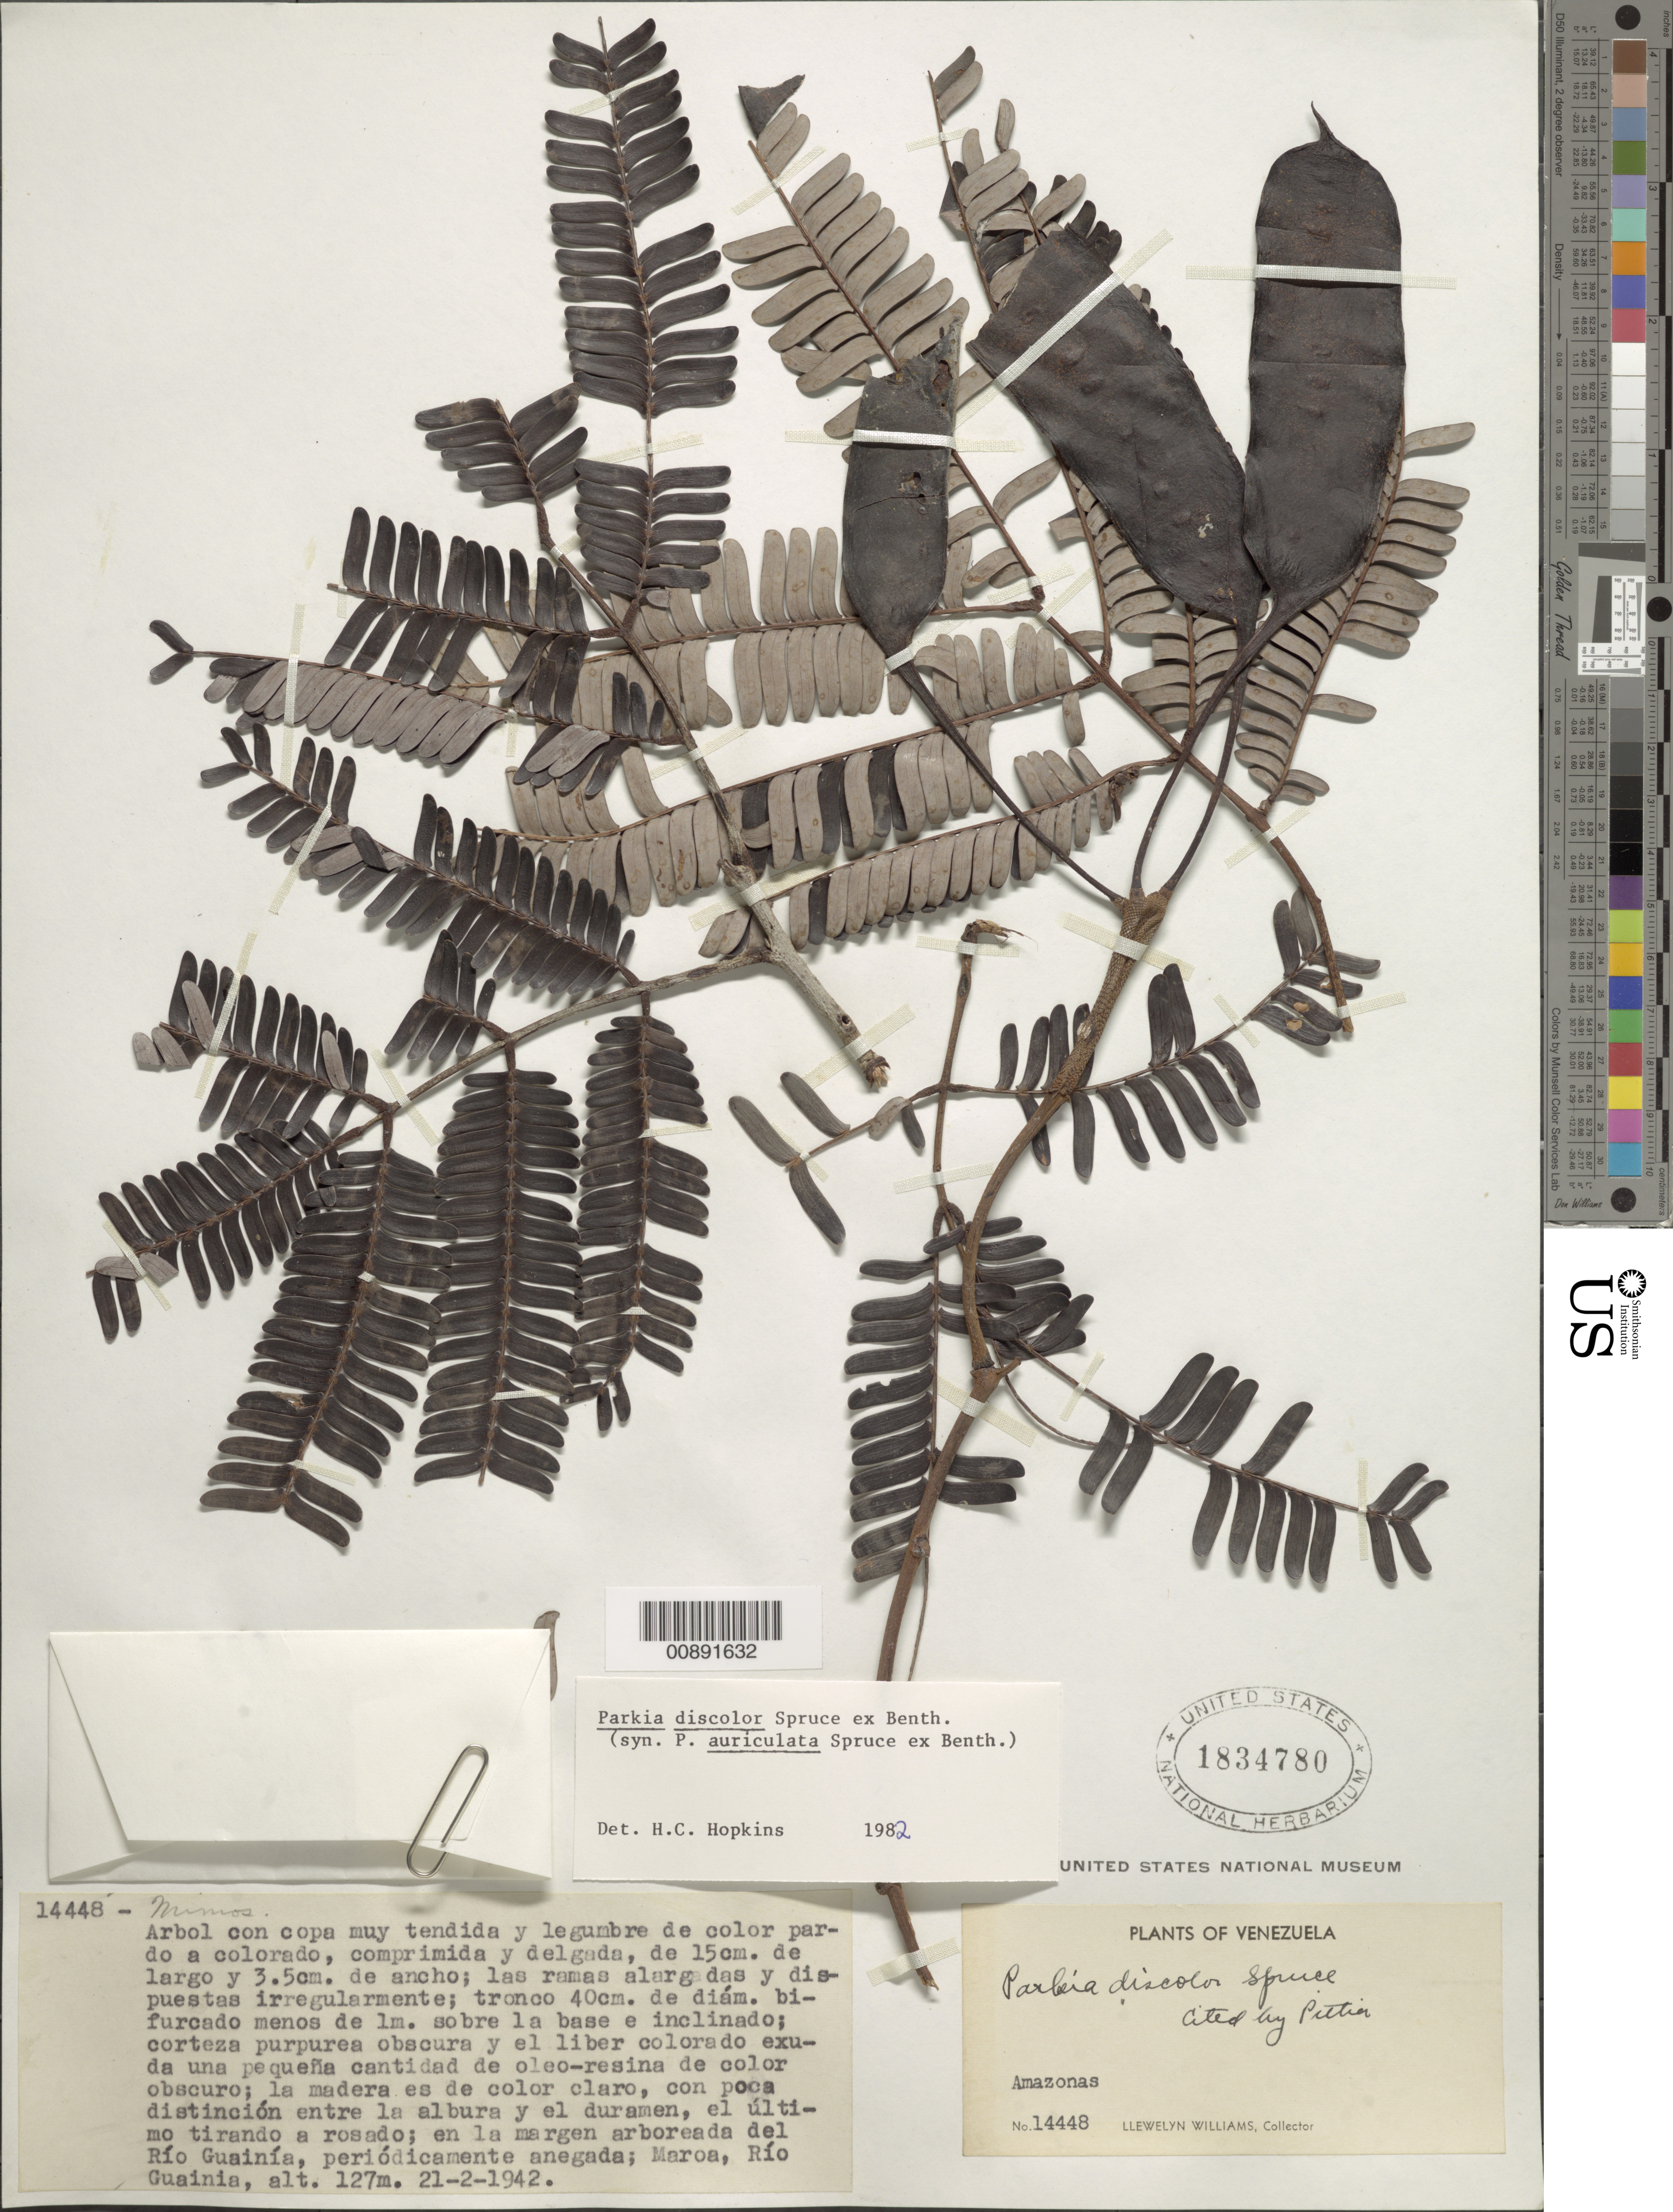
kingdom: Plantae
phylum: Tracheophyta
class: Magnoliopsida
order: Fabales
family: Fabaceae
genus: Parkia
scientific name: Parkia discolor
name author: Spruce ex Benth.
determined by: Hopkins, H. C.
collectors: Ll. Williams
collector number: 14448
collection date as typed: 21-Feb-42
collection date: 1942-02-21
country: Venezuela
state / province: Amazonas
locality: Maroa, Río Guainía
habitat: Margen arboreada del rio, periodicamente anegada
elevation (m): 127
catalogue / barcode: US 1834780